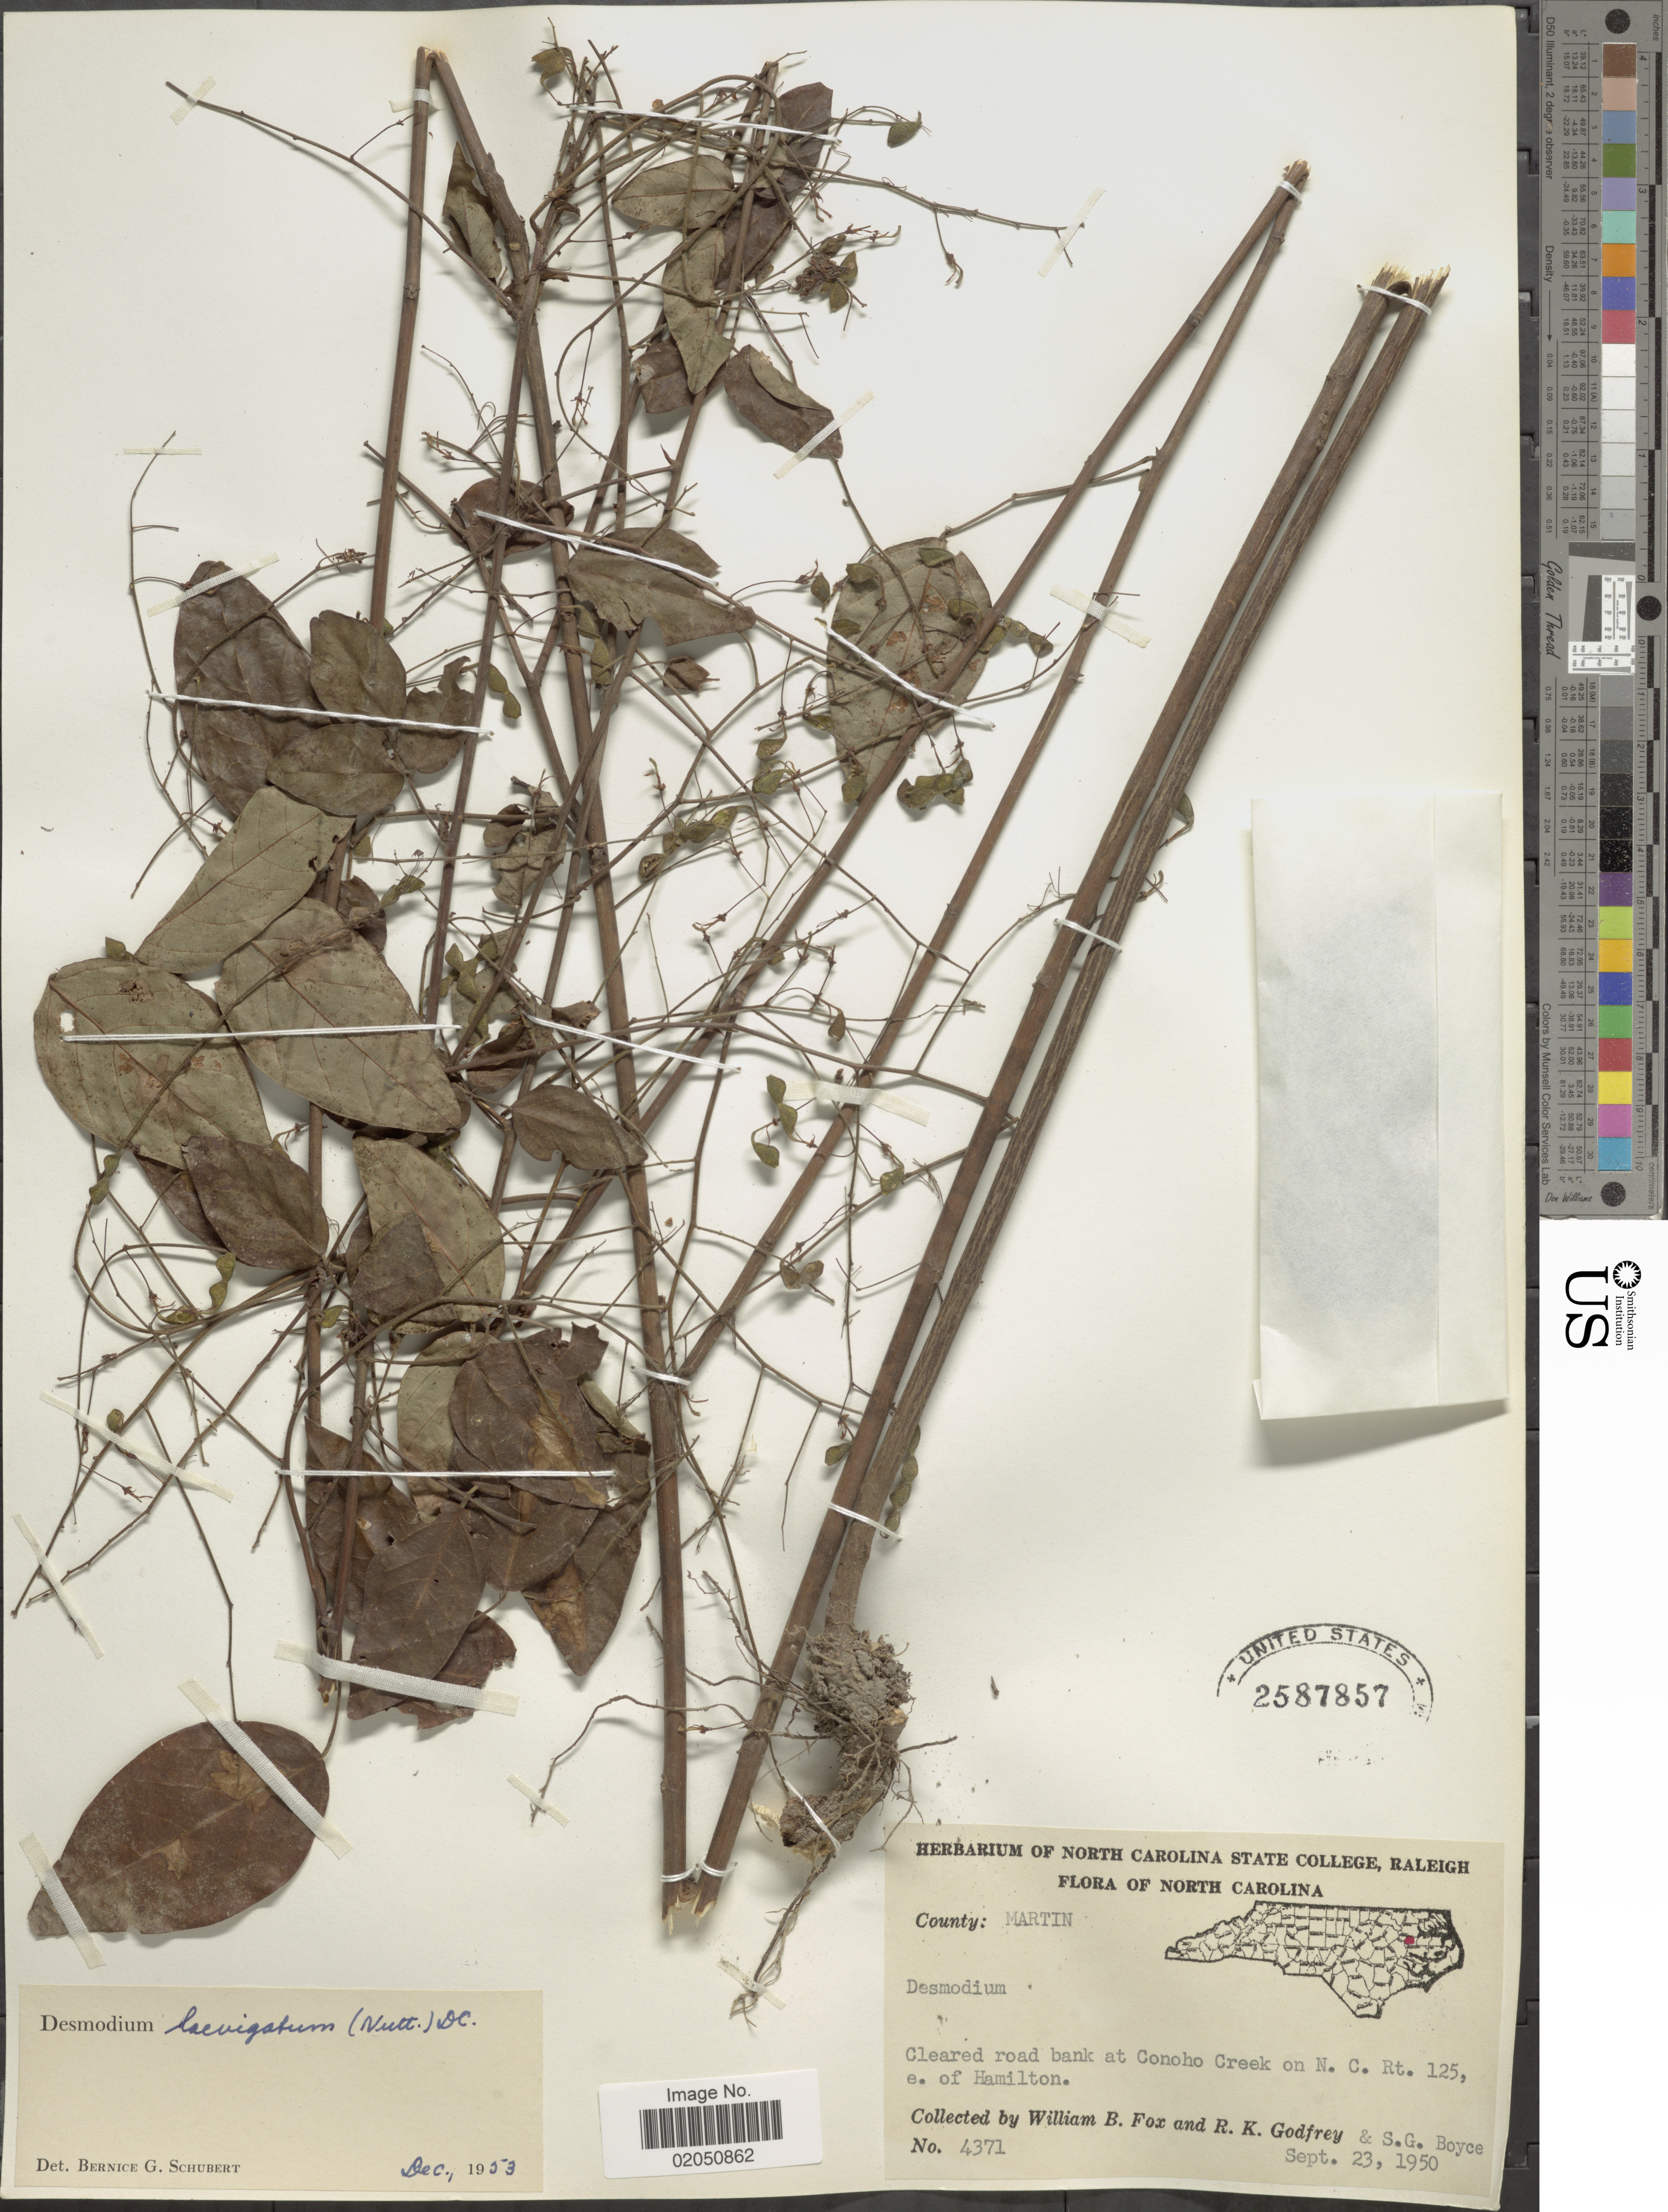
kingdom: Plantae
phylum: Tracheophyta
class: Magnoliopsida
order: Fabales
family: Fabaceae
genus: Desmodium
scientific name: Desmodium laevigatum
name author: (Nutt.) DC.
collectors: W. B. Fox, R. K. Godfrey & S. Boyce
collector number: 4371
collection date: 1950-09-23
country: United States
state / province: North Carolina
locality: County: Martin, Cleared road bank at Conoho Creek on N.C. Rt. 125, e of Hamilton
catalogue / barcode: US 2587857